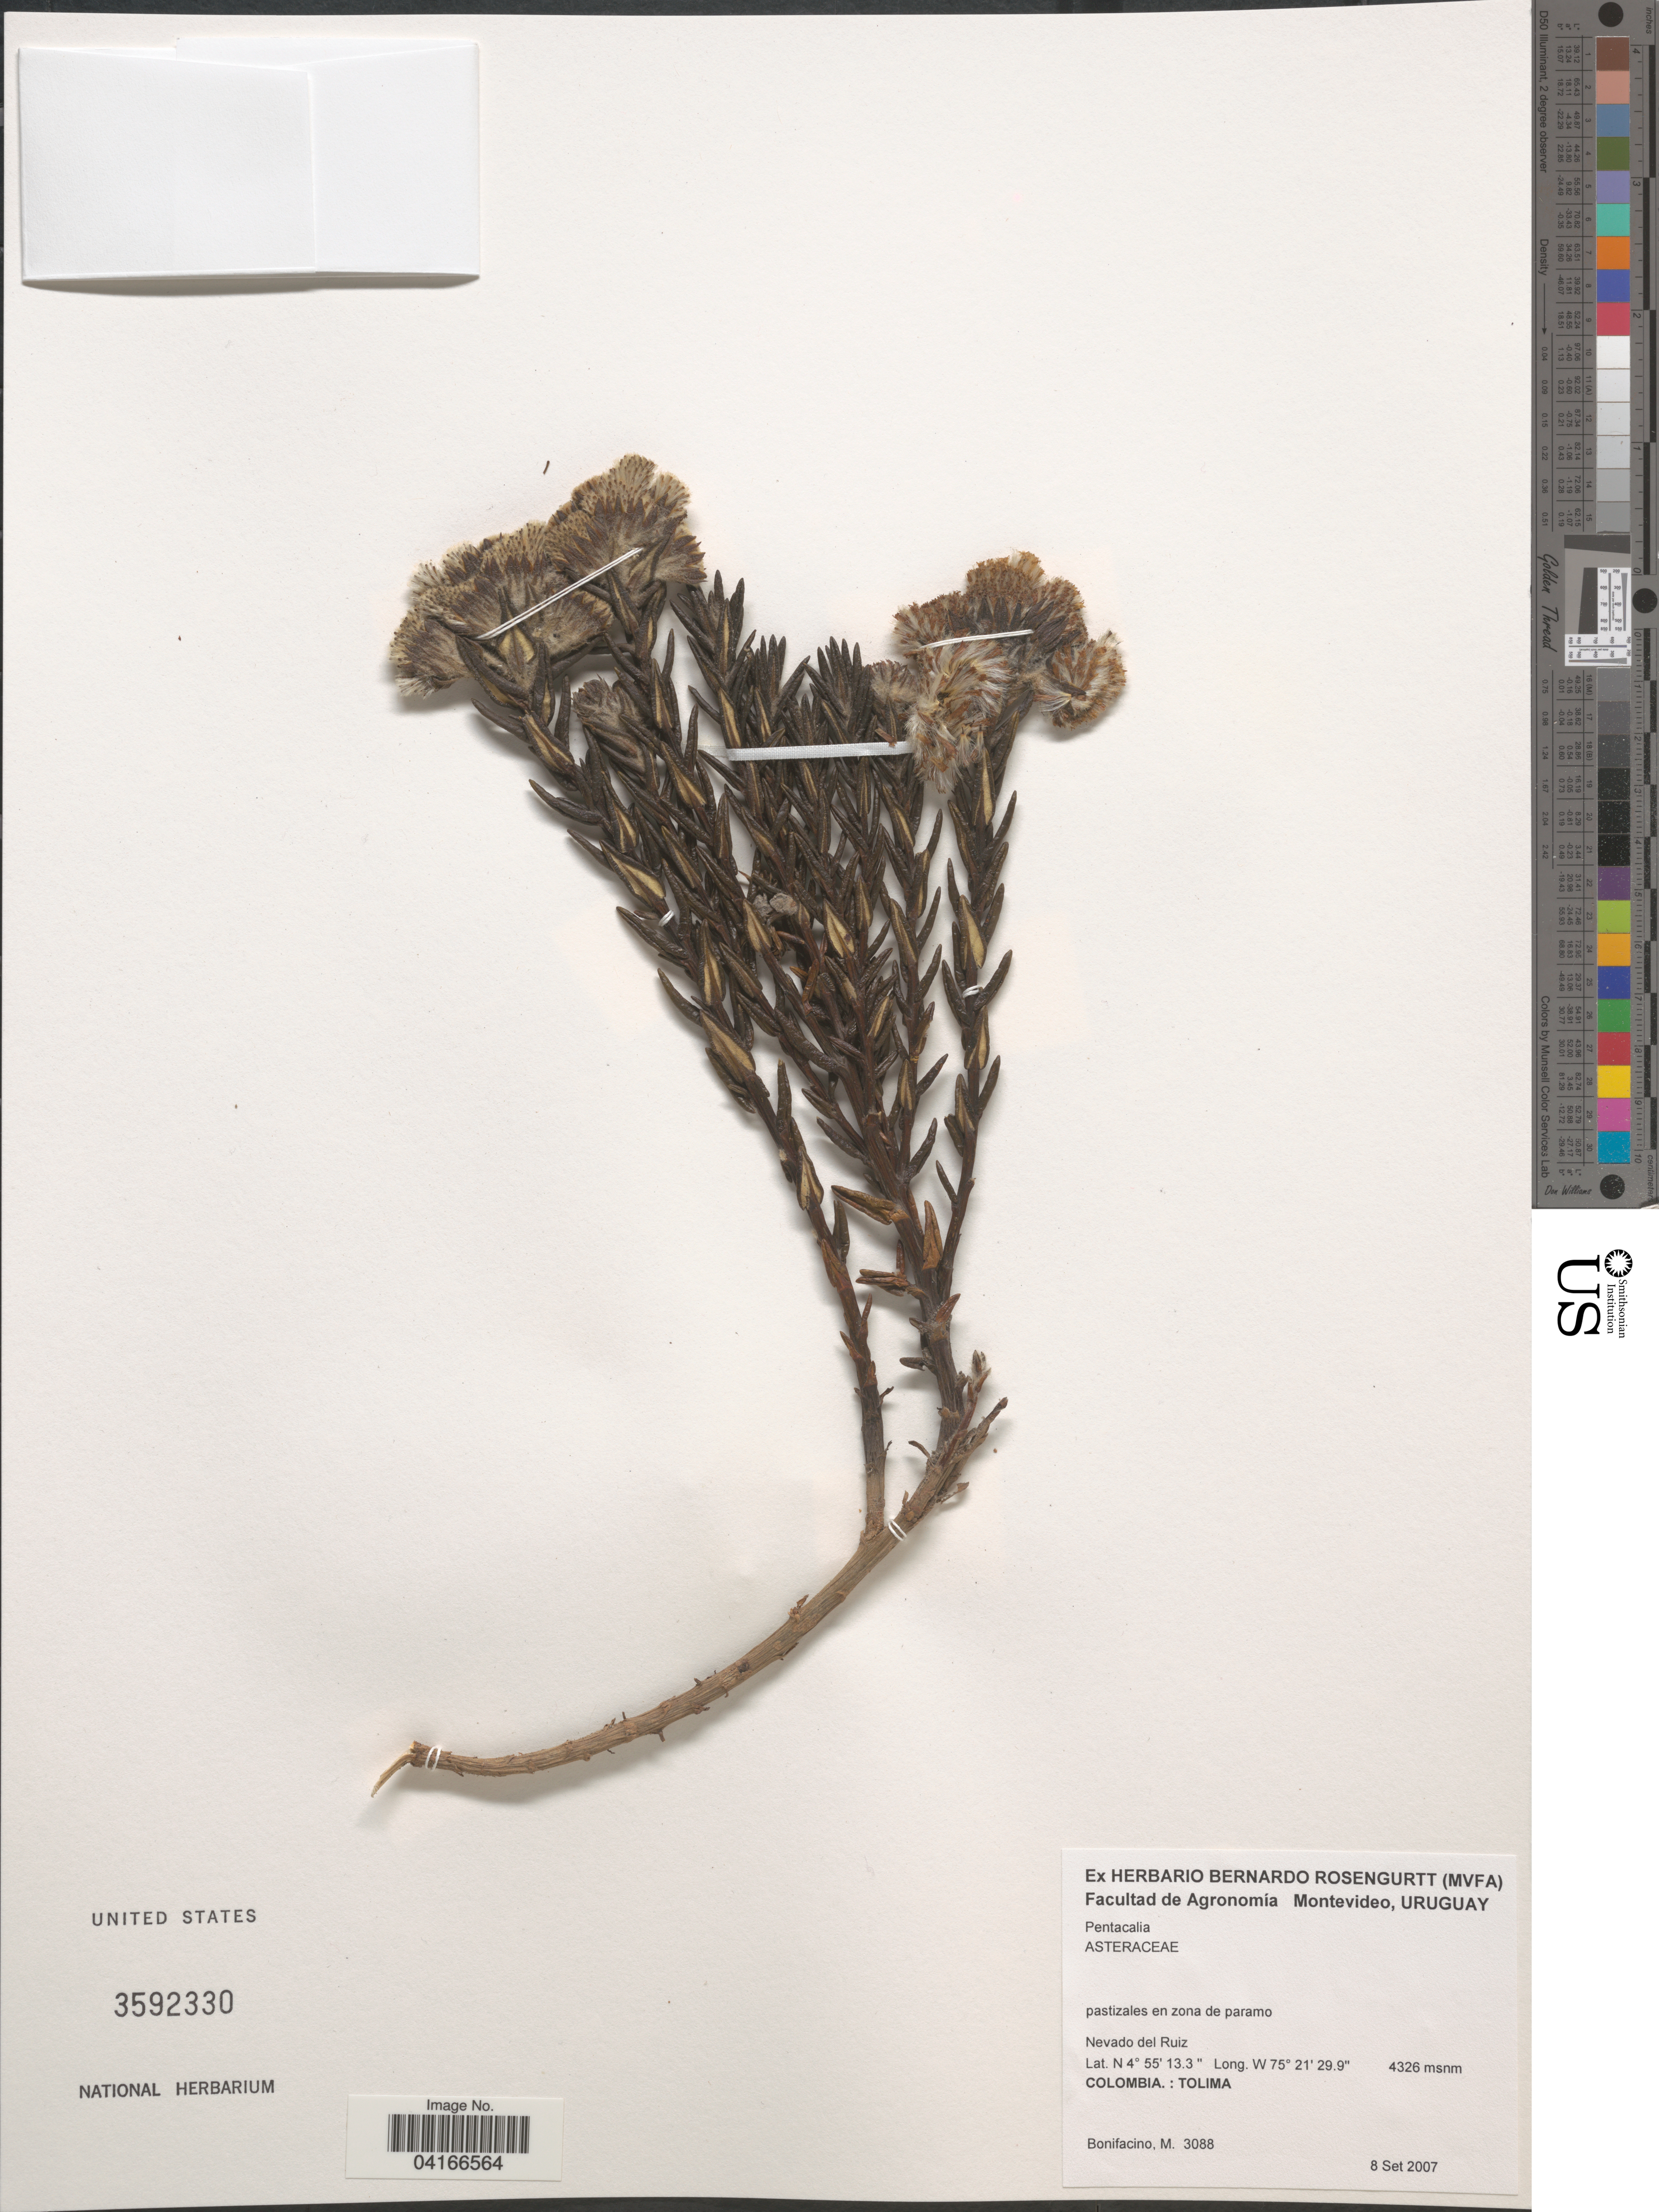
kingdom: Plantae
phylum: Tracheophyta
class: Magnoliopsida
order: Asterales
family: Asteraceae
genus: Pentacalia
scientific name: Pentacalia sp.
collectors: M. Bonifacino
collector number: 3088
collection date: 2007-09-08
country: Colombia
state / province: Tolima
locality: Nevado del Ruiz.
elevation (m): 4326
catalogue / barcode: US 3592330